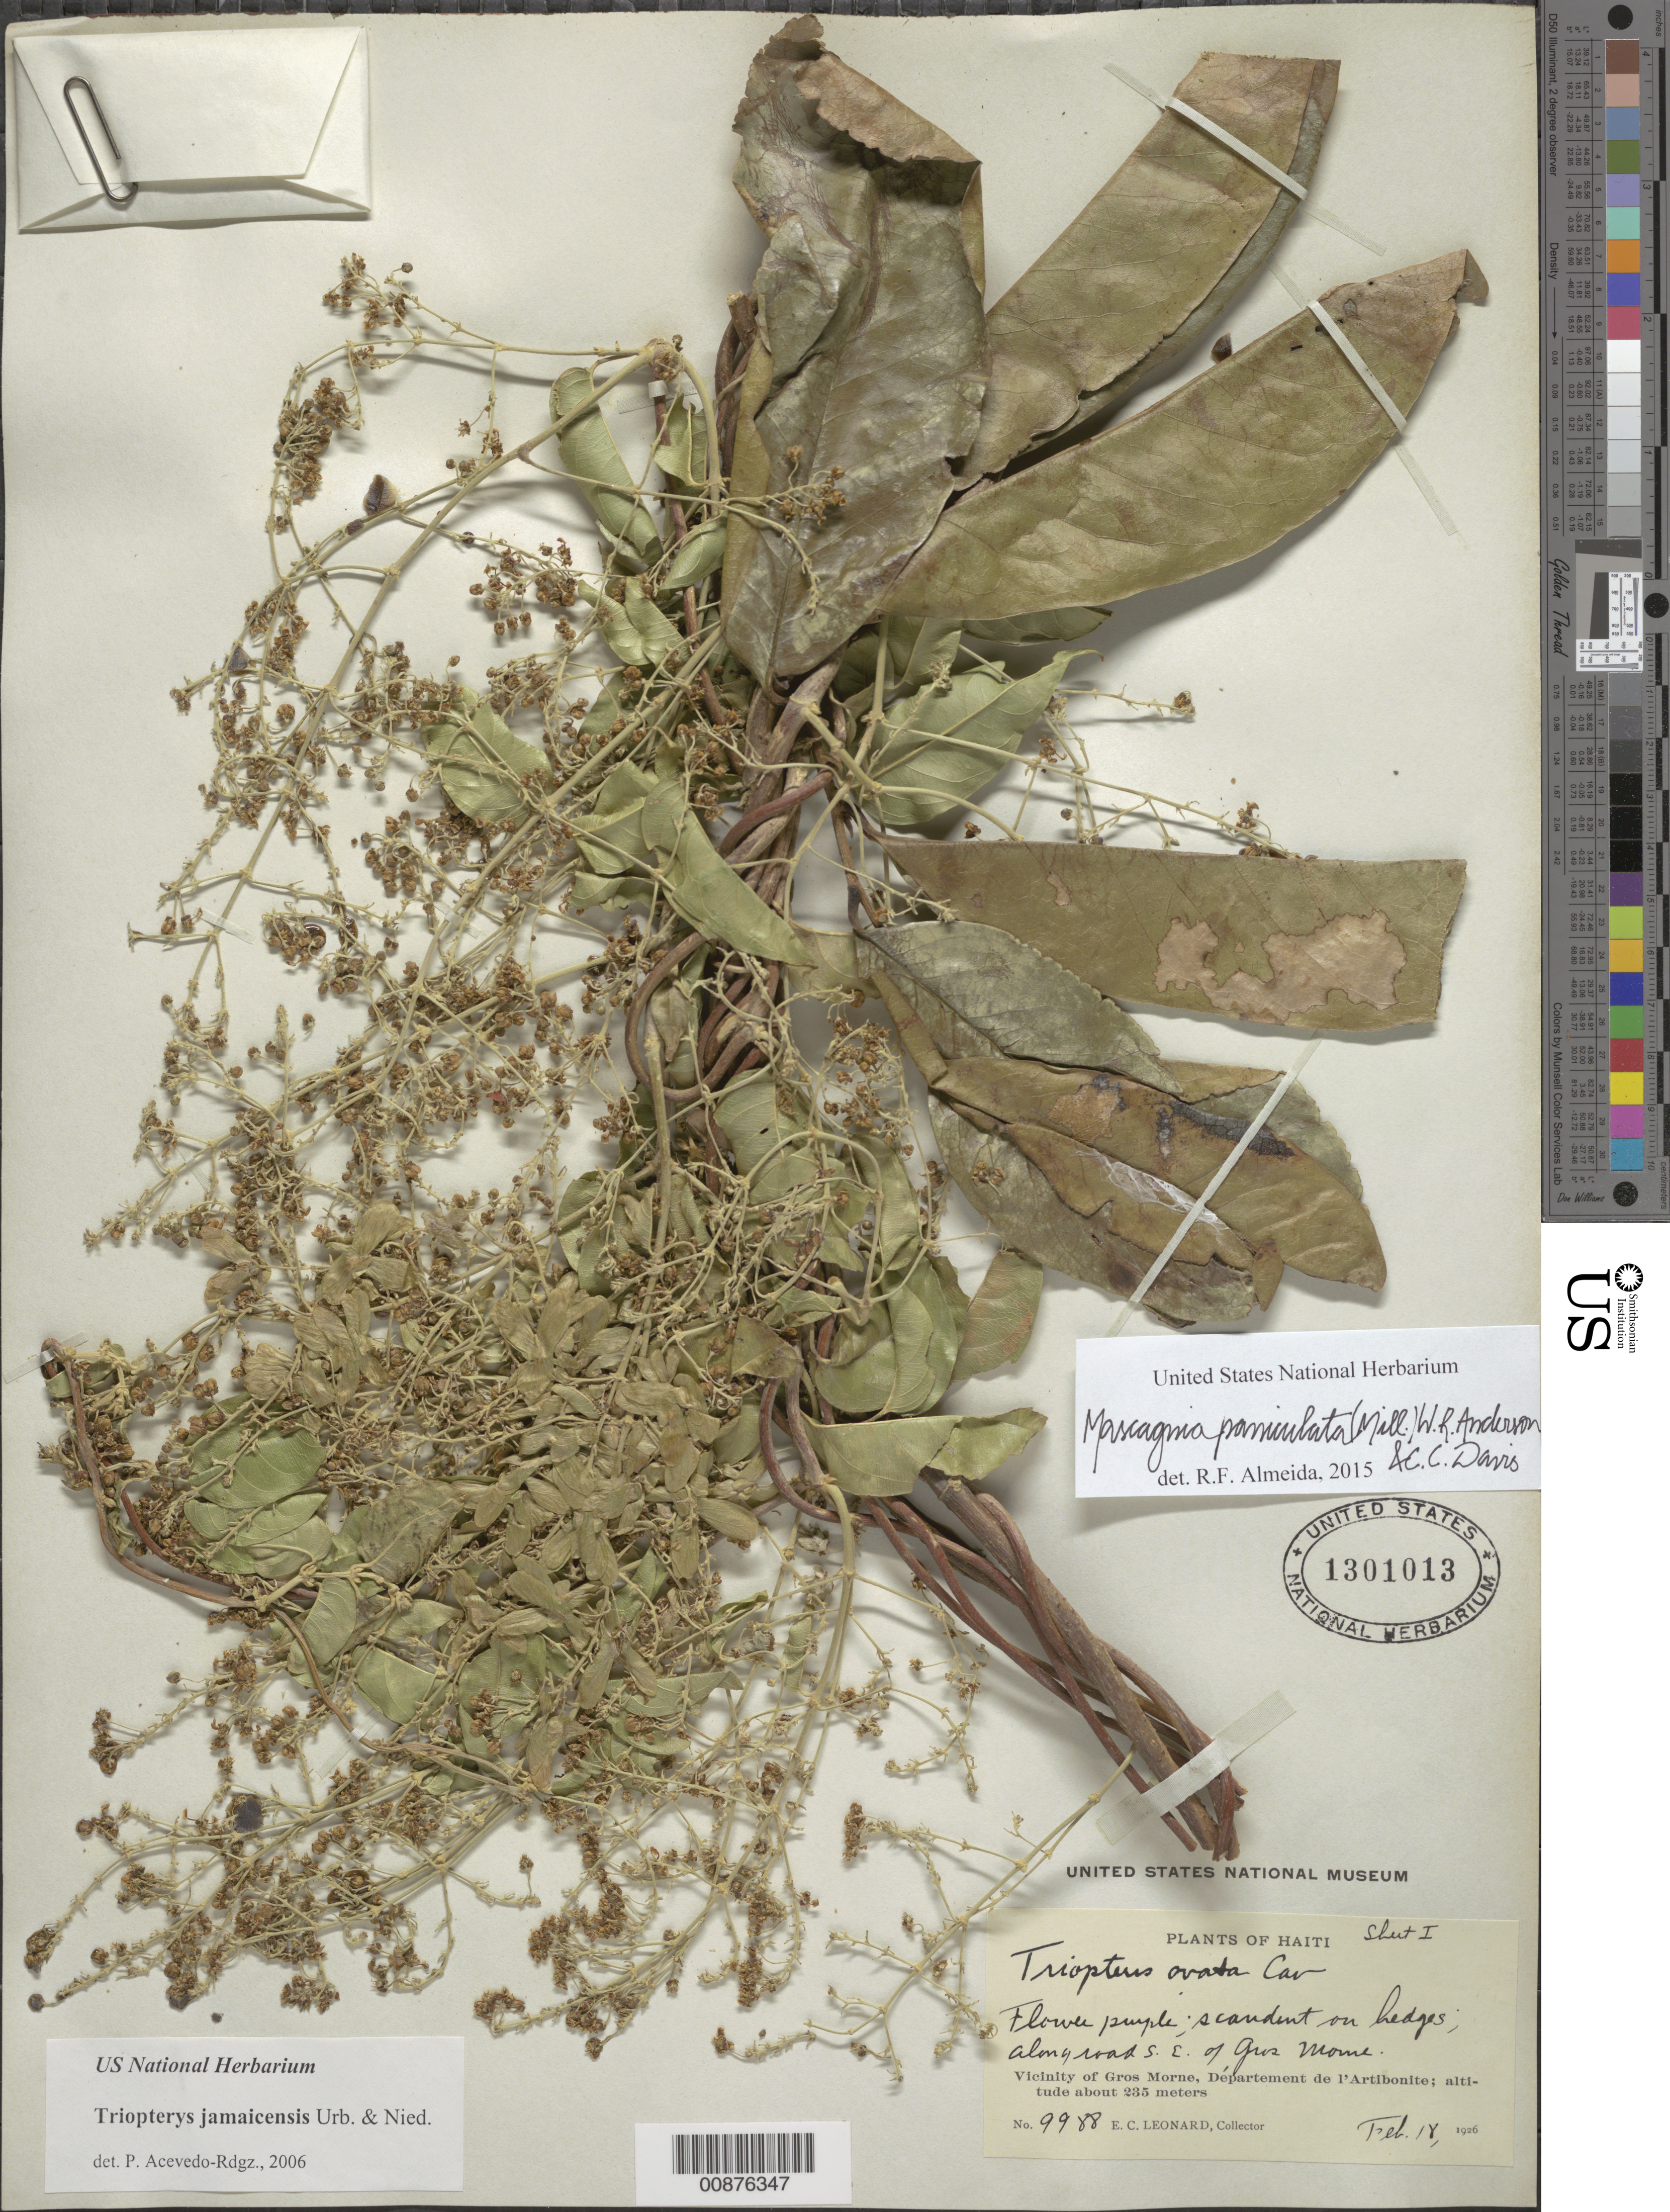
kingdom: Plantae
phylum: Tracheophyta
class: Magnoliopsida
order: Malpighiales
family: Malpighiaceae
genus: Mascagnia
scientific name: Mascagnia paniculata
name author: (Mill.) W.R. Anderson & C. Davis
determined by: De Almeida, R. F., (HUEFS), Universidade Estadual de Feira de Santana (BRAZIL)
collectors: E. C. Leonard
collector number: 9988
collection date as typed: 18 Feb 1926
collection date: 1926-02-18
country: Haiti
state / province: Artibonite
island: Hispaniola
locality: Vicinity of Gros Morne, along road SE of town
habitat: On hedges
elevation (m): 235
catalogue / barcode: US 1301013